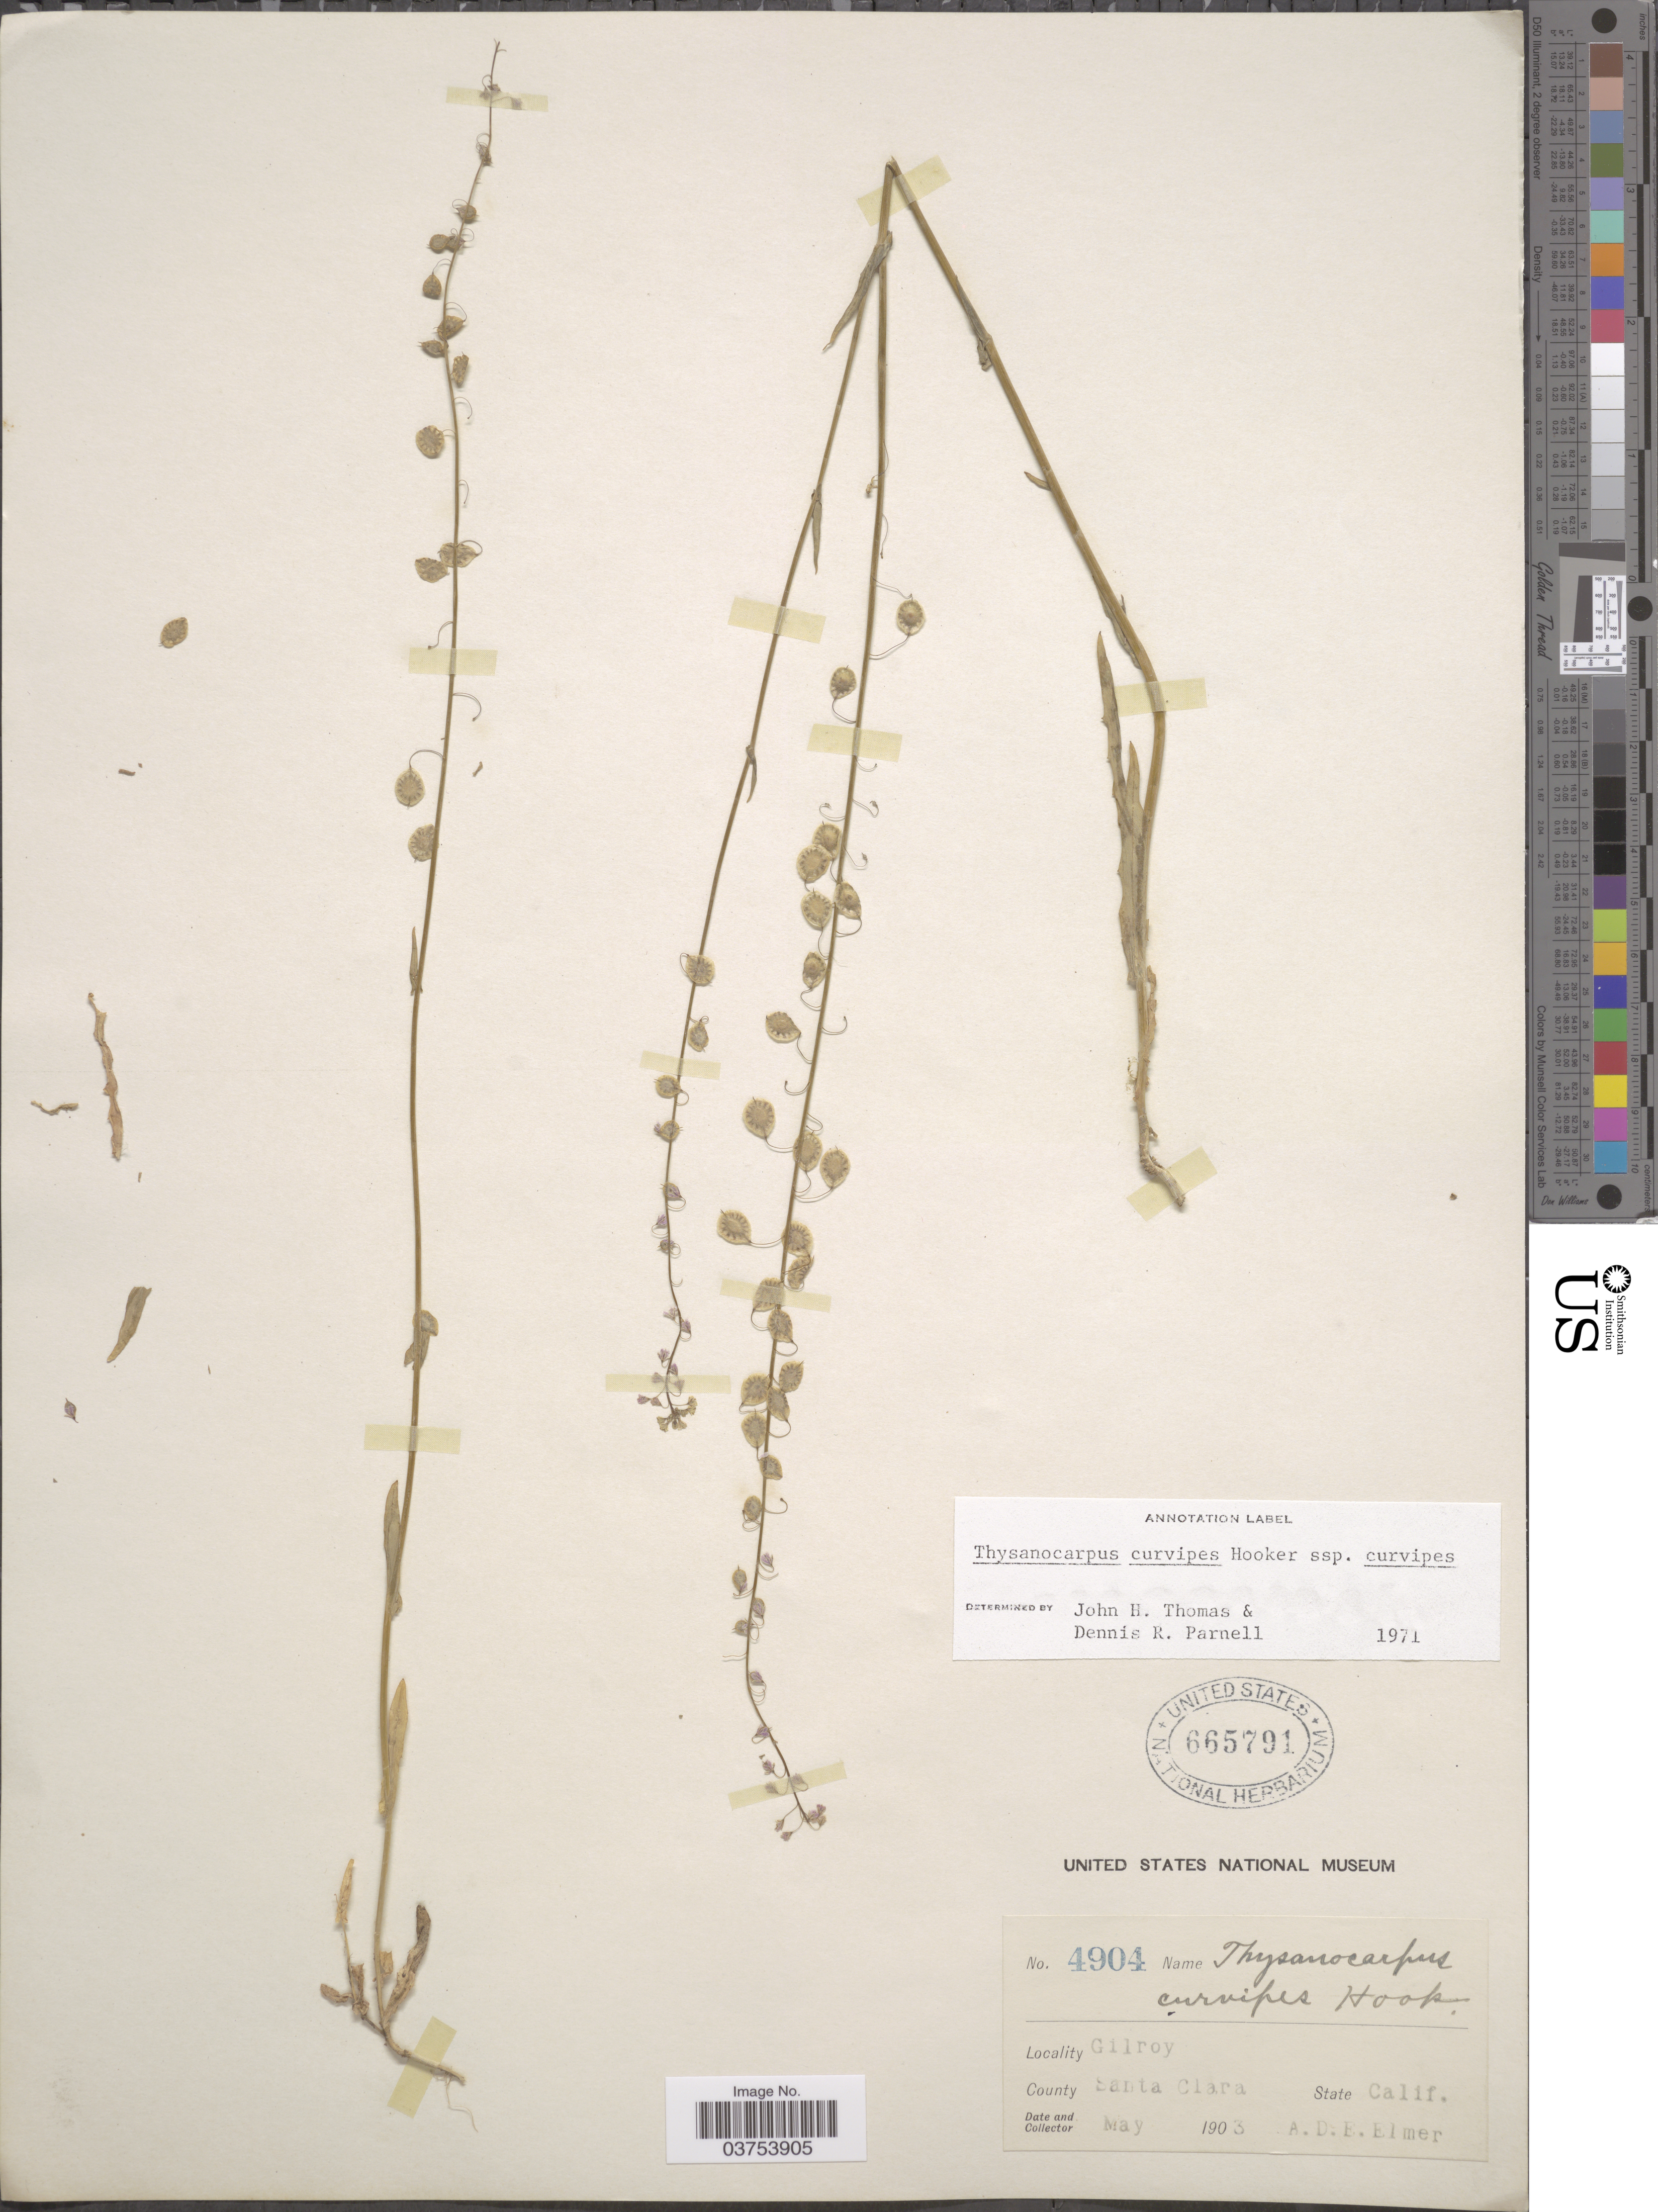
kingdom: Plantae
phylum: Tracheophyta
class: Magnoliopsida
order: Brassicales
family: Brassicaceae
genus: Thysanocarpus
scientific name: Thysanocarpus curvipes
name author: Hook.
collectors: A. D. E. Elmer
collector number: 4904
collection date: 1903-05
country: United States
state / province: California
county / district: Santa Clara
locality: Gilroy. County Santa Clara.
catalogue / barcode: US 665791